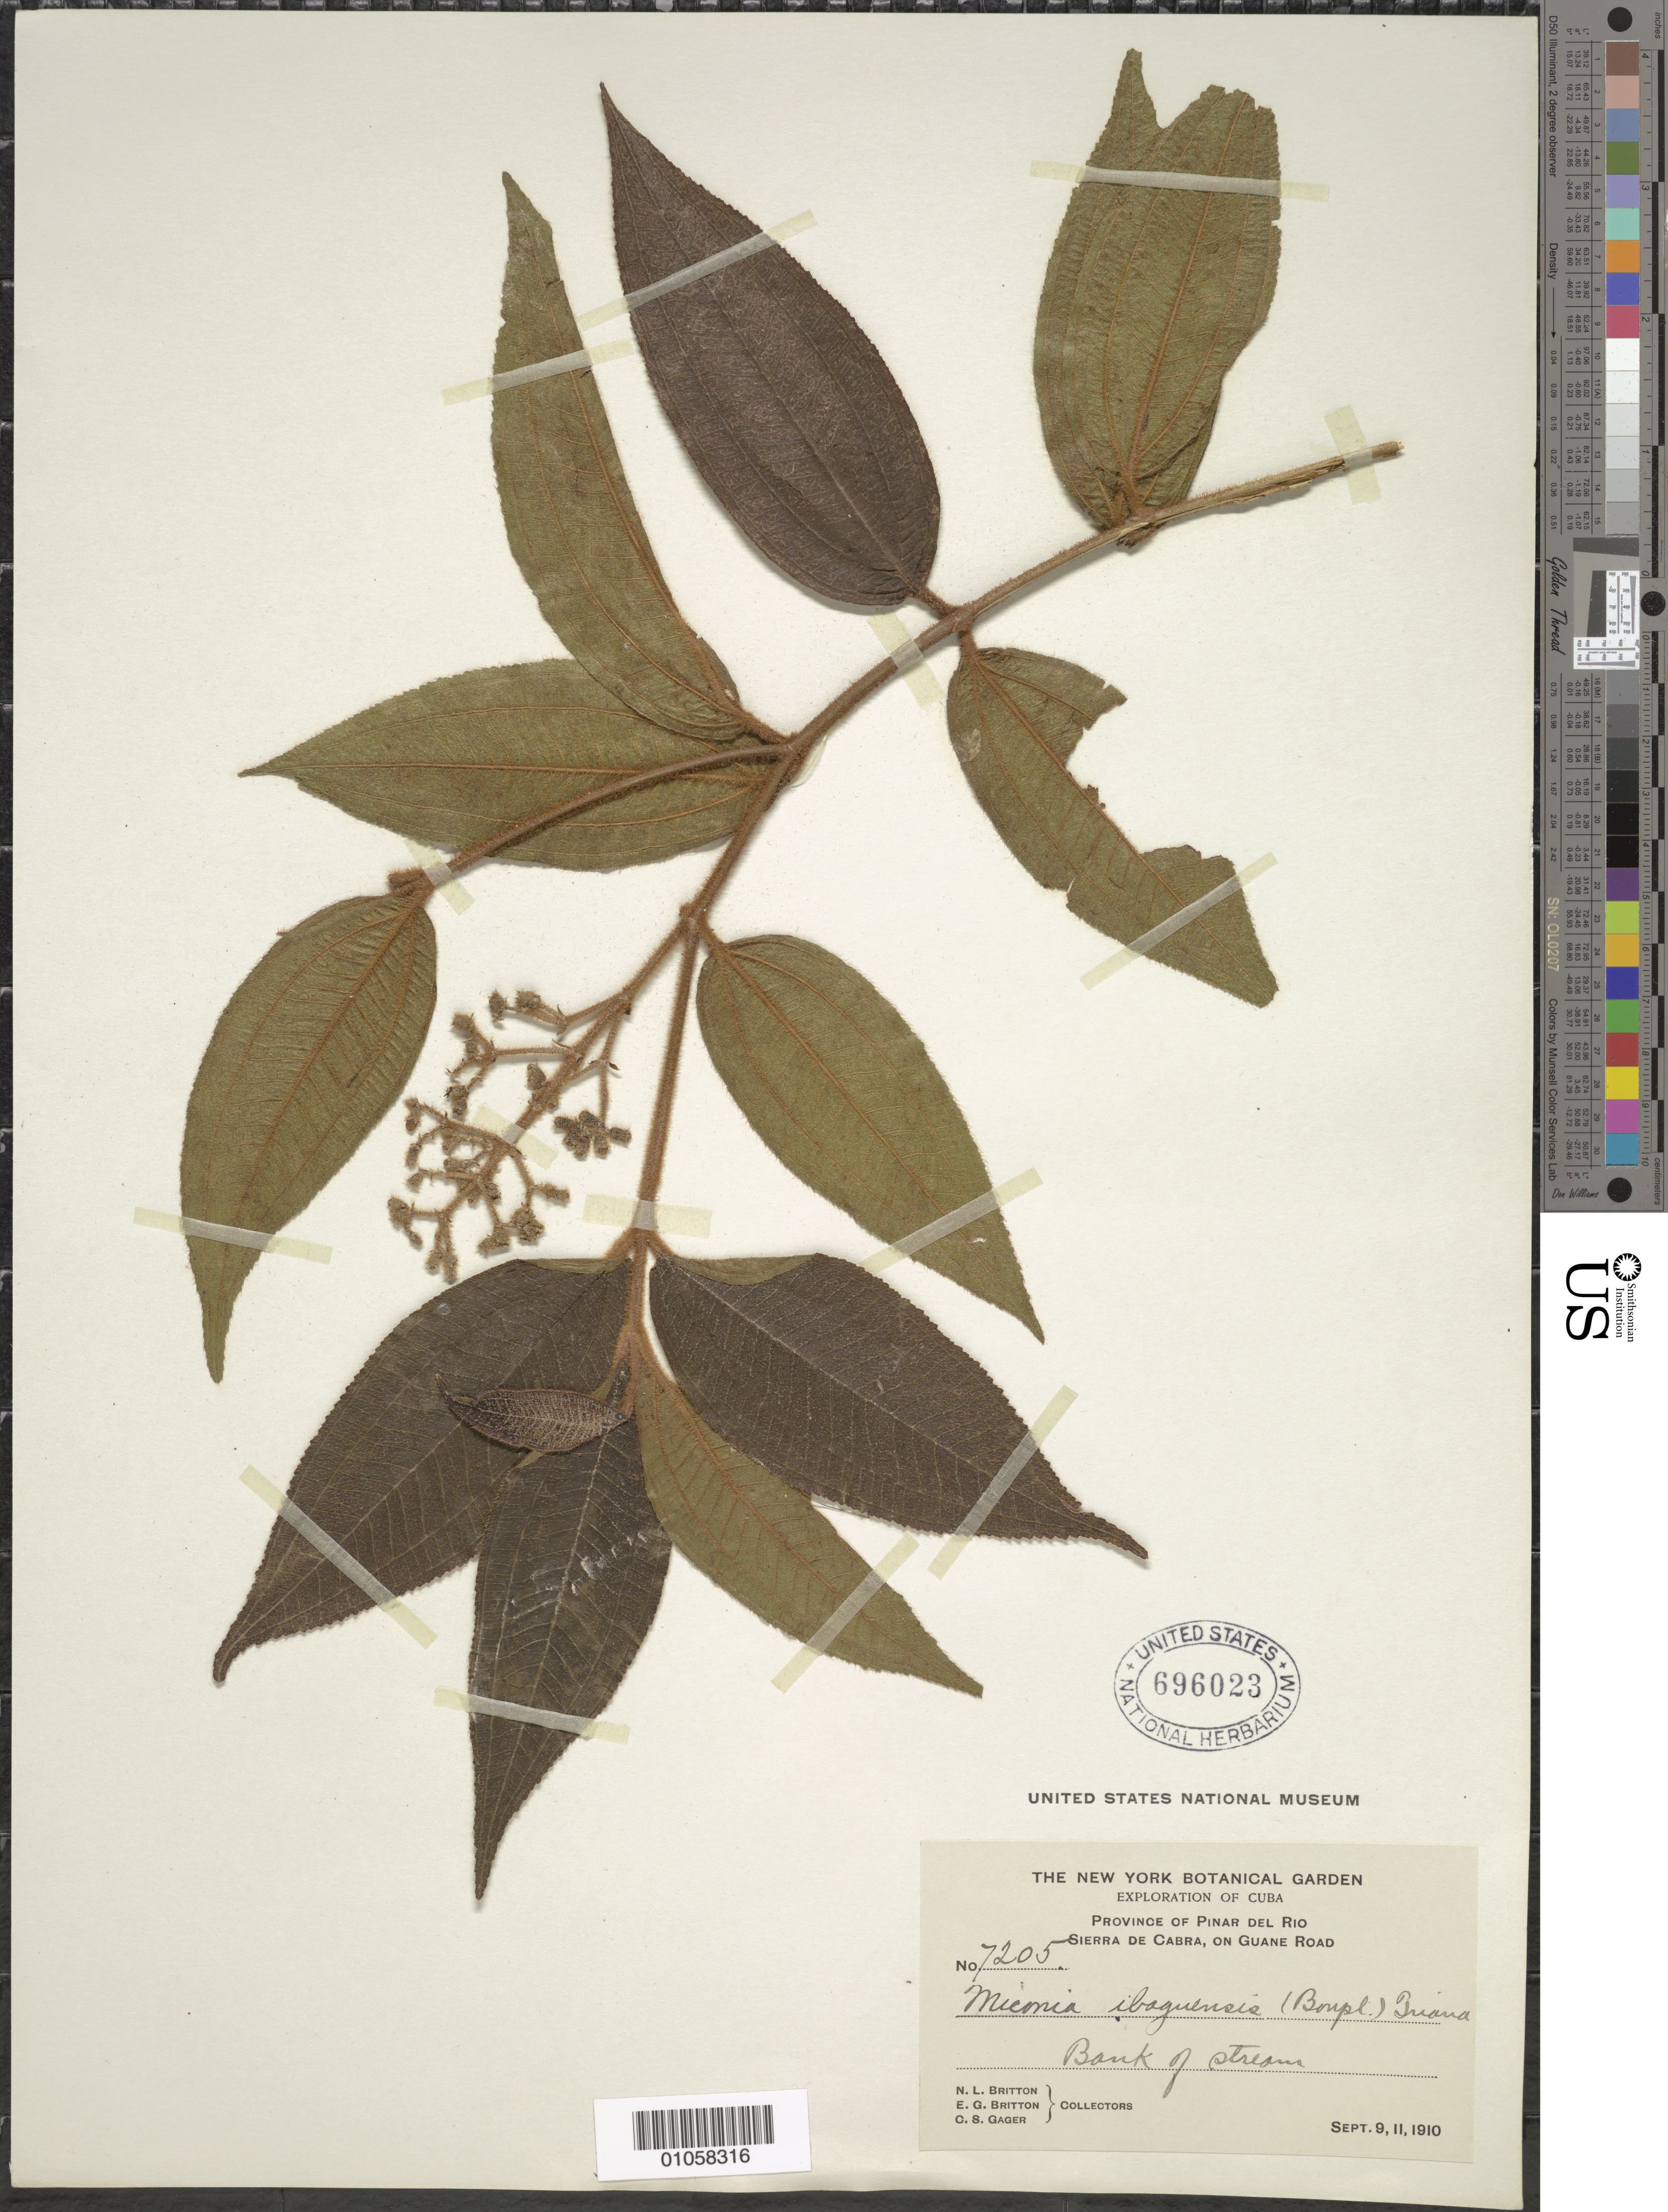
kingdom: Plantae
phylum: Tracheophyta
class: Magnoliopsida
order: Myrtales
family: Melastomataceae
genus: Miconia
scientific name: Miconia ibaguensis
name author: (Bonpl.) Triana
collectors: N. Britton, E. G. Britton & C. Gager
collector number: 7205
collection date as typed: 09 Sep 1910 and 11 Sep 1910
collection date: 1910-09-09,1910-09-11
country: Cuba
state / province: Pinar del Río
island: Cuba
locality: Sierra de Cabra, on Guane Road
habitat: Bank of stream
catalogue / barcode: US 696023